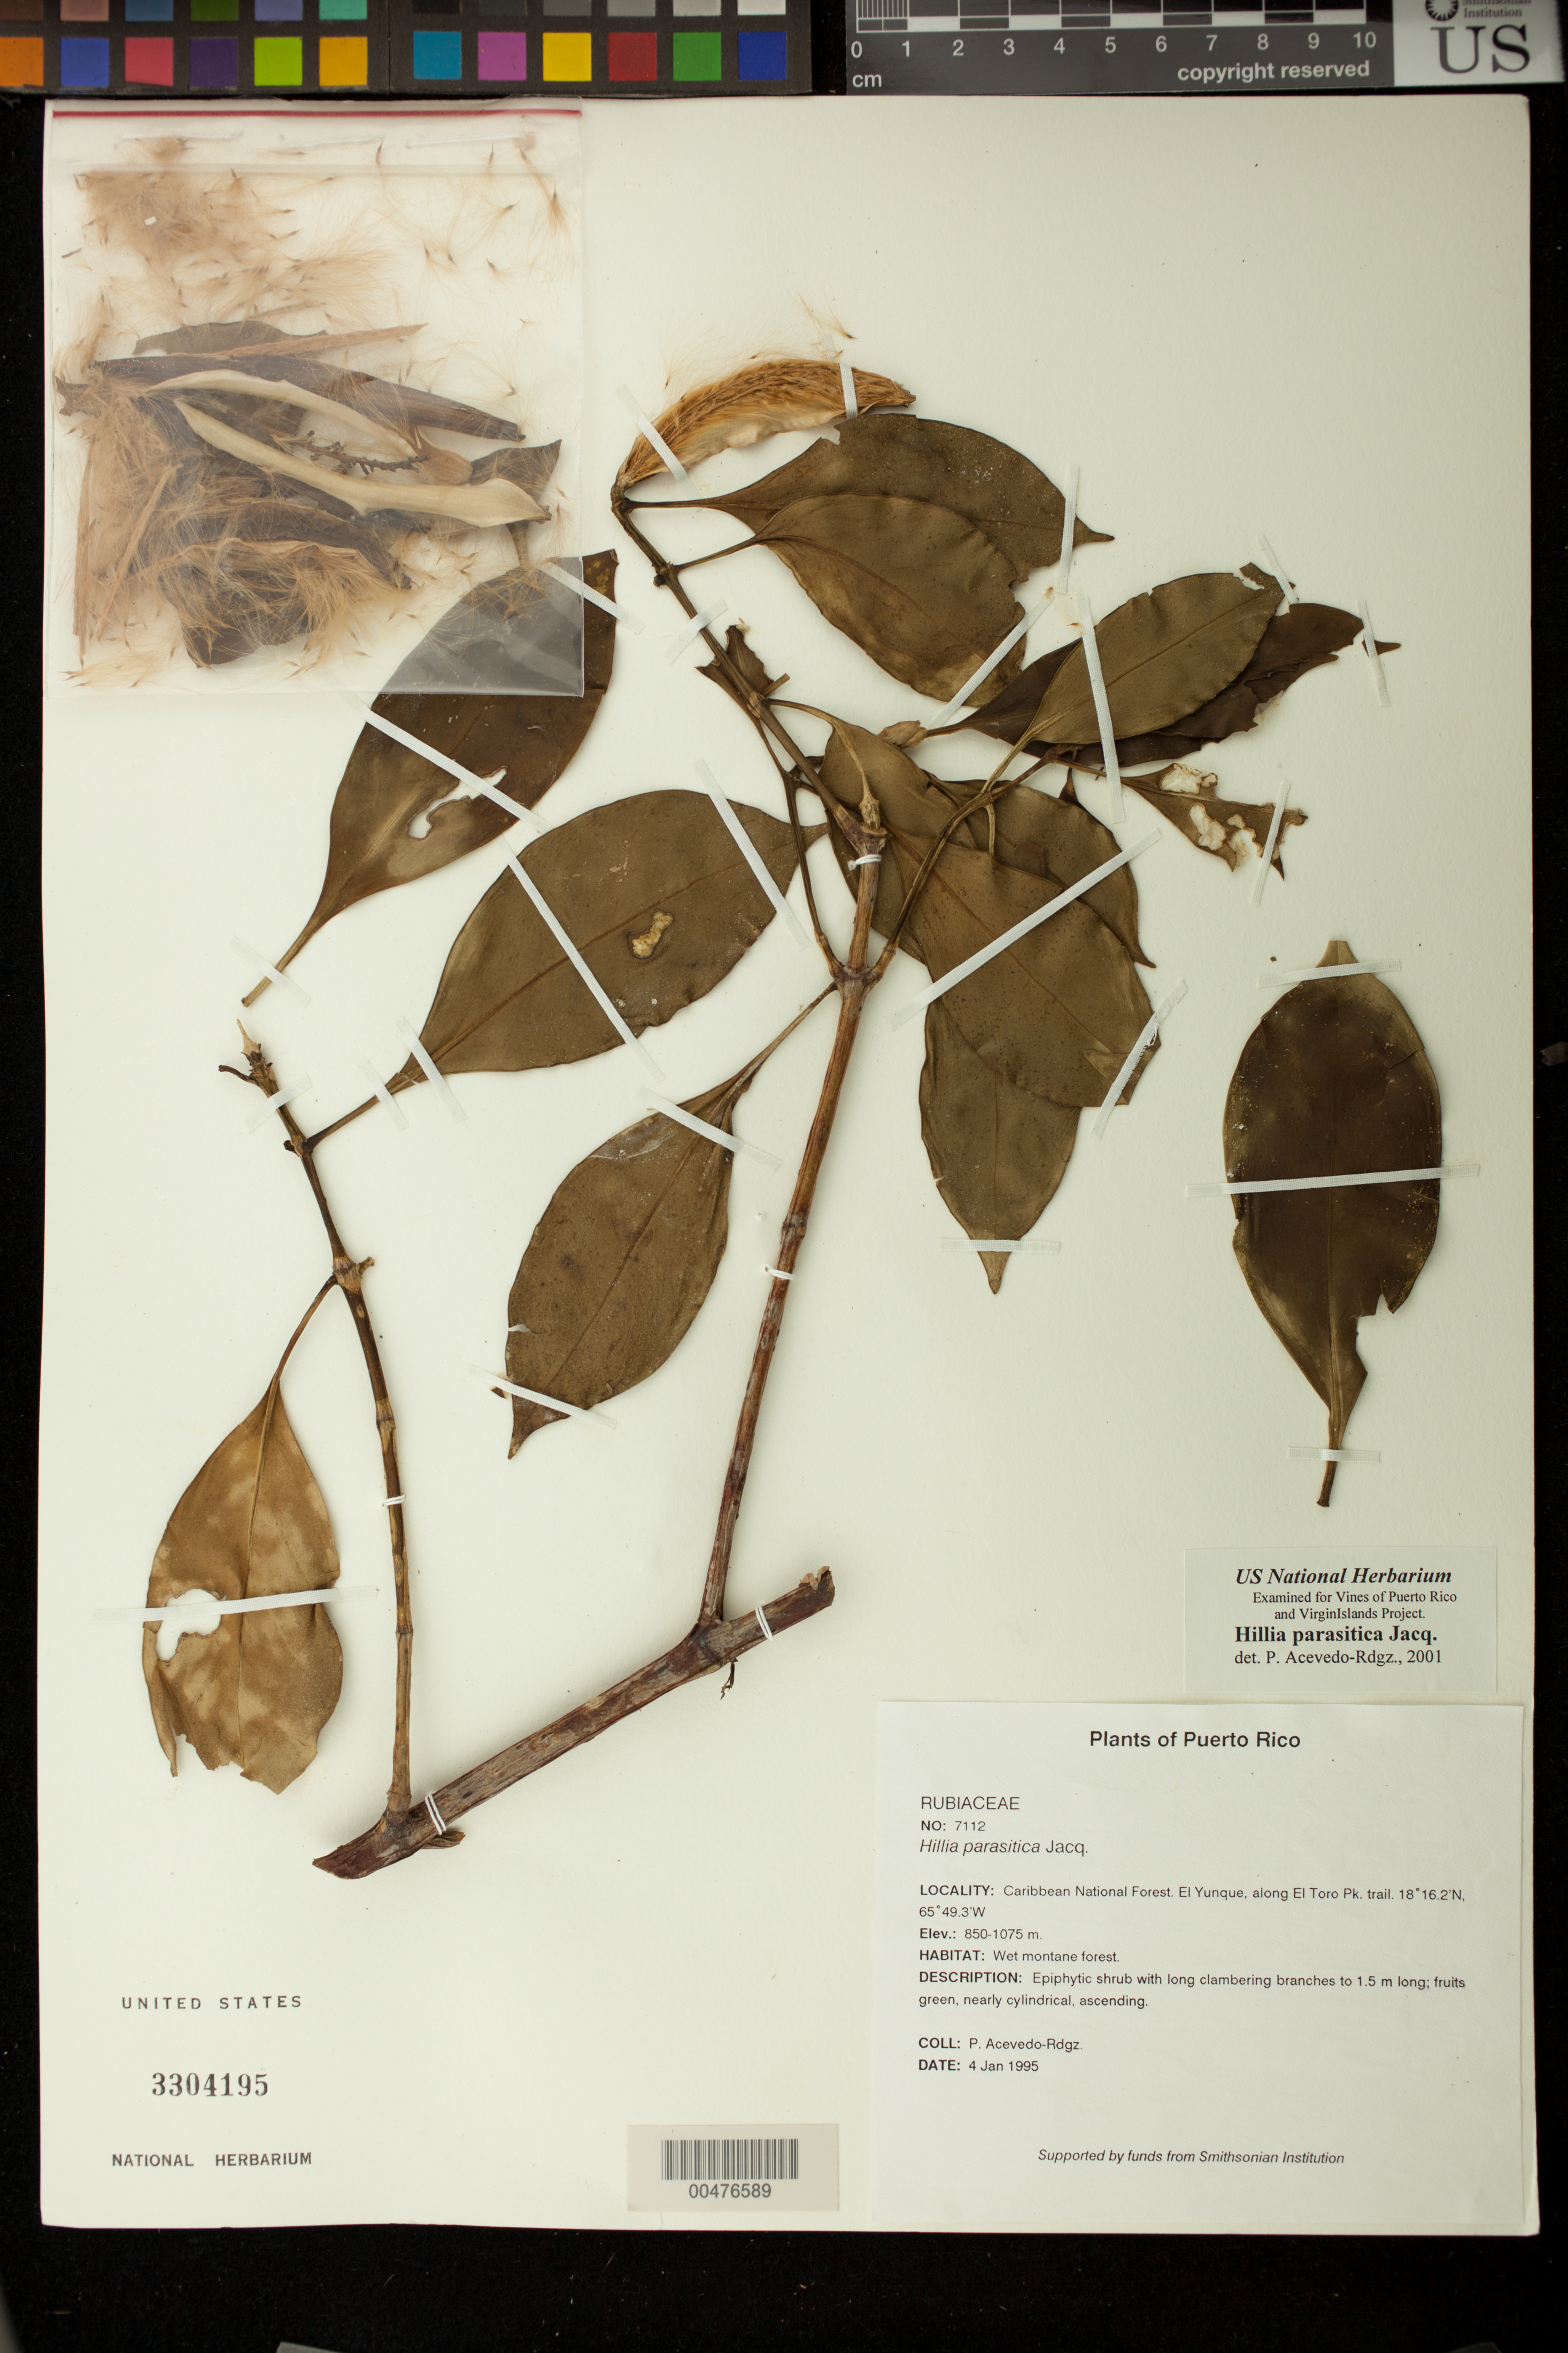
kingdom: Plantae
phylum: Tracheophyta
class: Magnoliopsida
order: Gentianales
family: Rubiaceae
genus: Hillia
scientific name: Hillia parasitica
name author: Jacq.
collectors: P. Acevedo-Rodr.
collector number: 7112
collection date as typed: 04 Jan 1995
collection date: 1995-01-04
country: Puerto Rico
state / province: Río Grande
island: Puerto Rico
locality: Río Grande; Caribbean National Forest. El Yunque, along El Toro Pk. trail.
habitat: Wet montane forest.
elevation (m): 850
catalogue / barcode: US 3304195